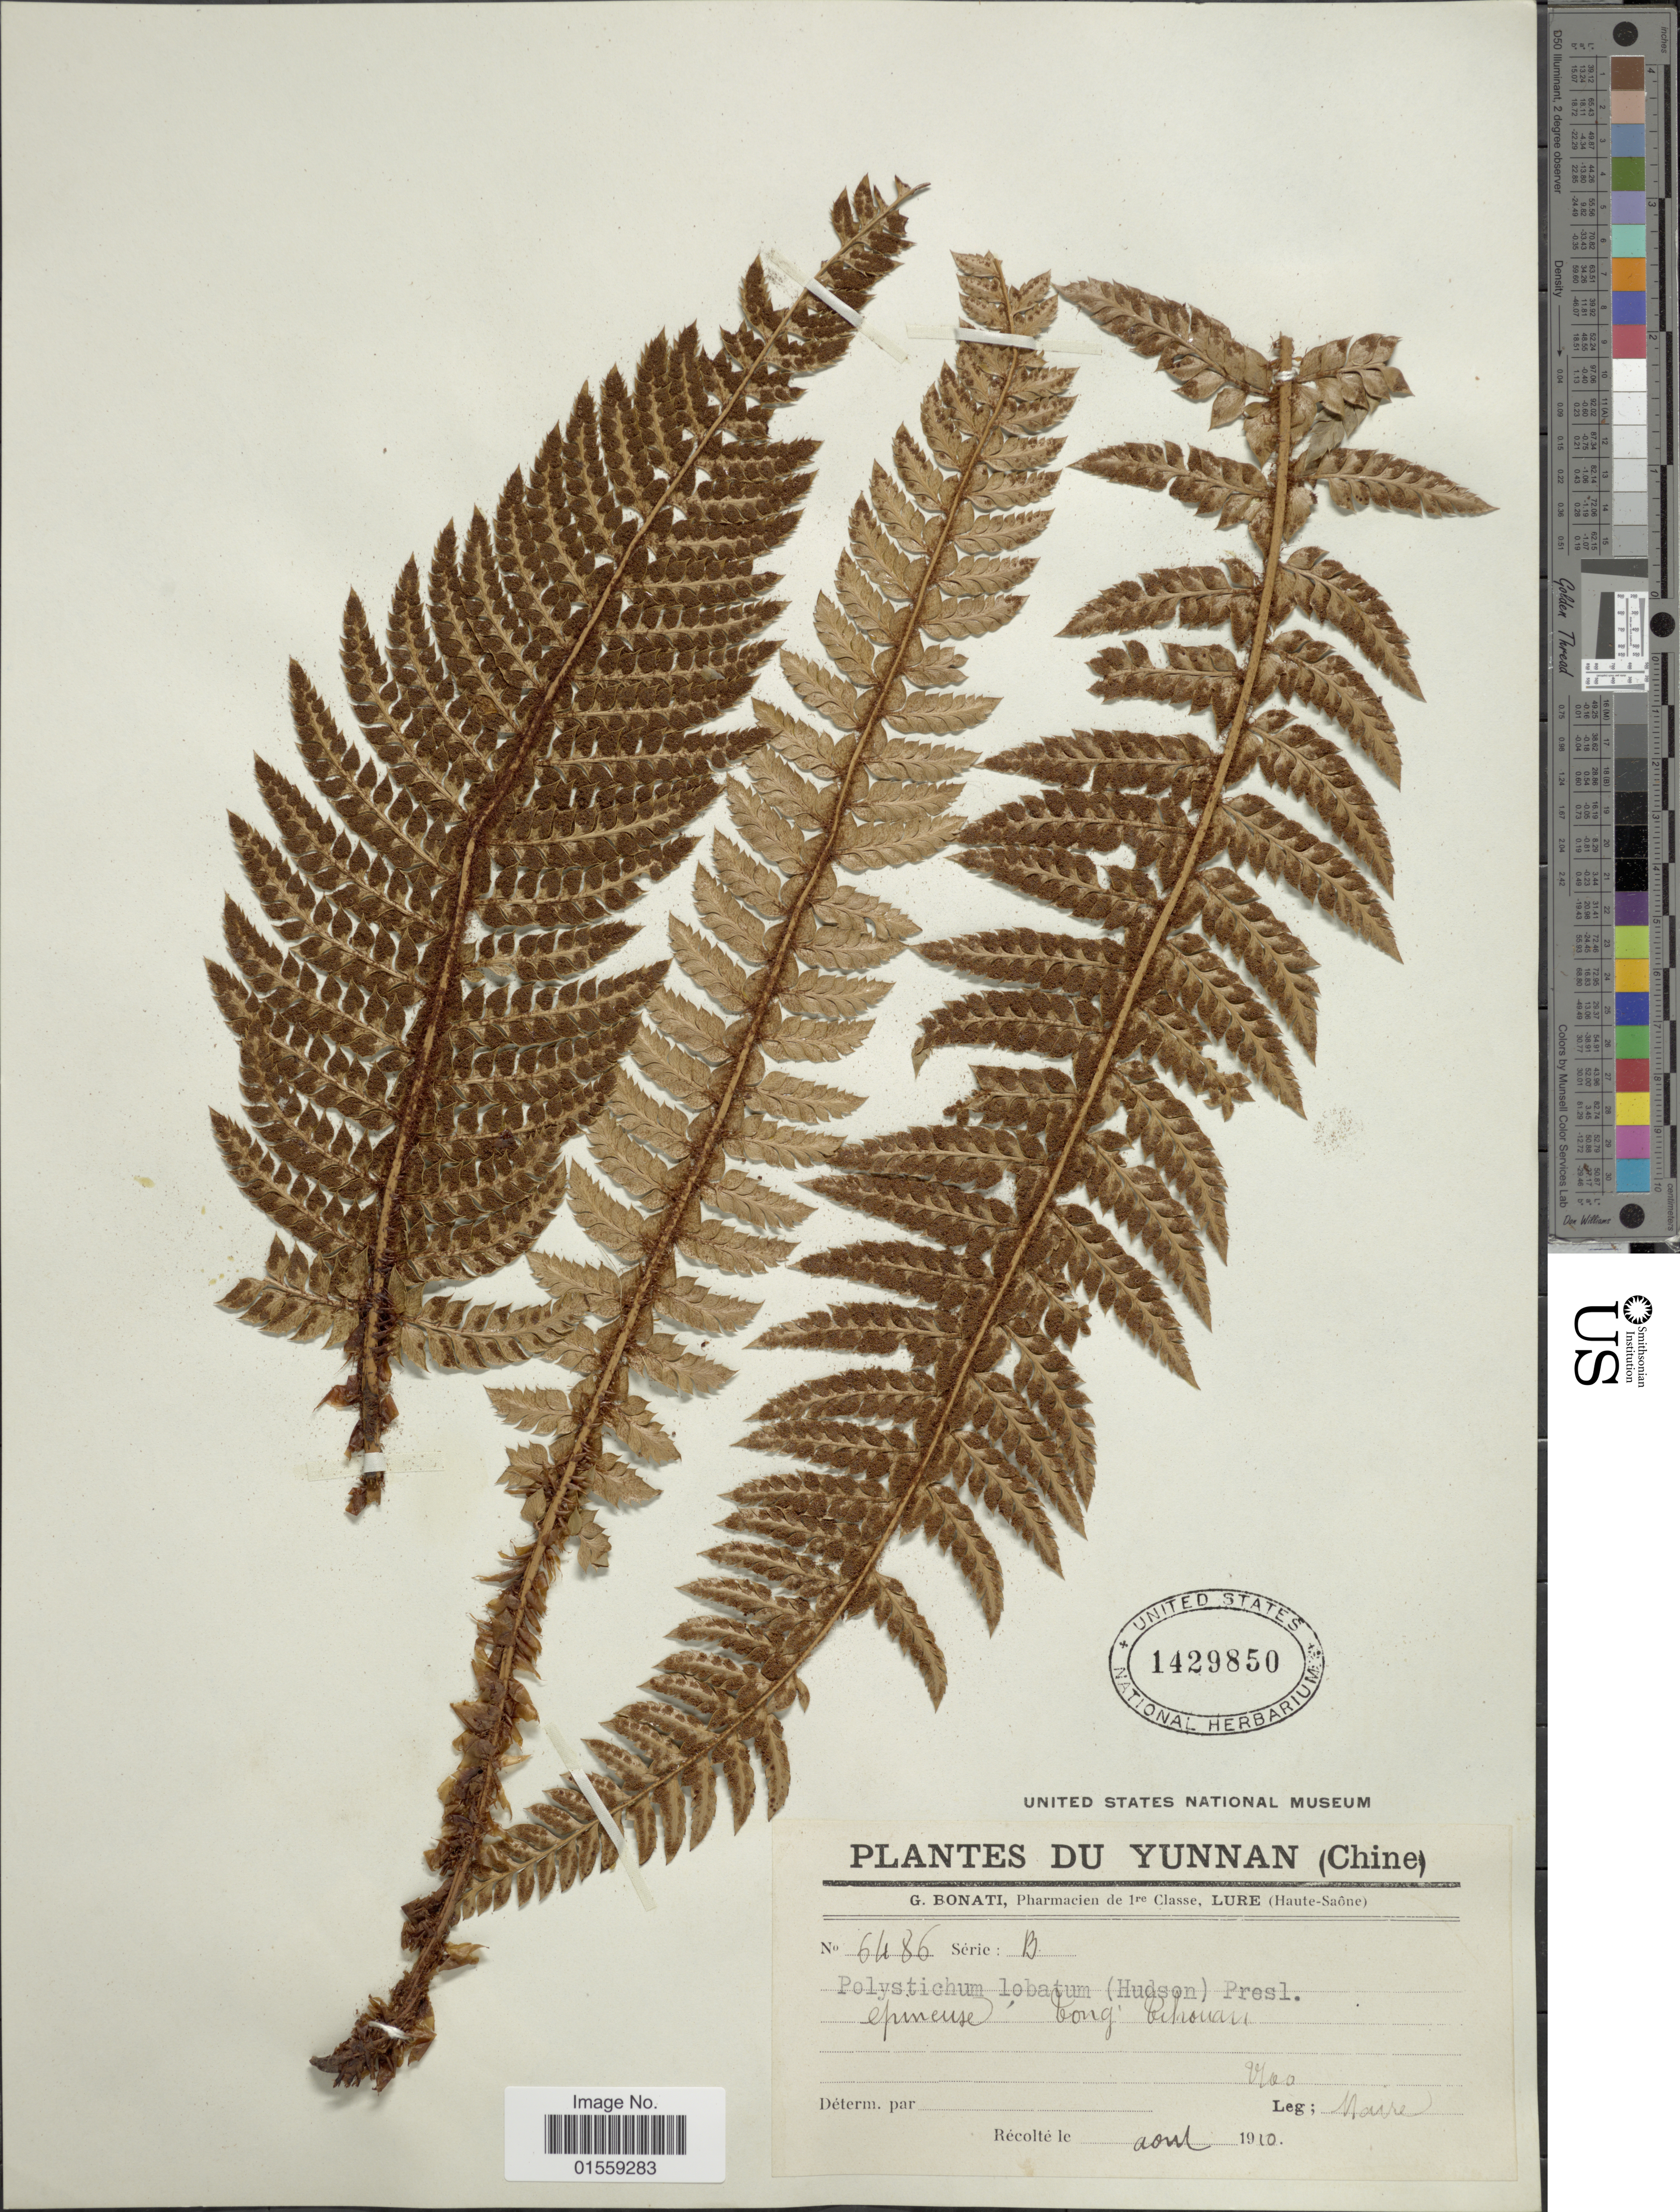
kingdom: Plantae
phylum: Tracheophyta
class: Polypodiopsida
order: Polypodiales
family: Dryopteridaceae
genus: Polystichum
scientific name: Polystichum neolobatum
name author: Nakai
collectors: Maire, --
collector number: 6486B*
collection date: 1910-08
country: China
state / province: Yunnan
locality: Yunnan (Chine), Tong Tchonan [interpreted]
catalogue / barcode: US 1429850